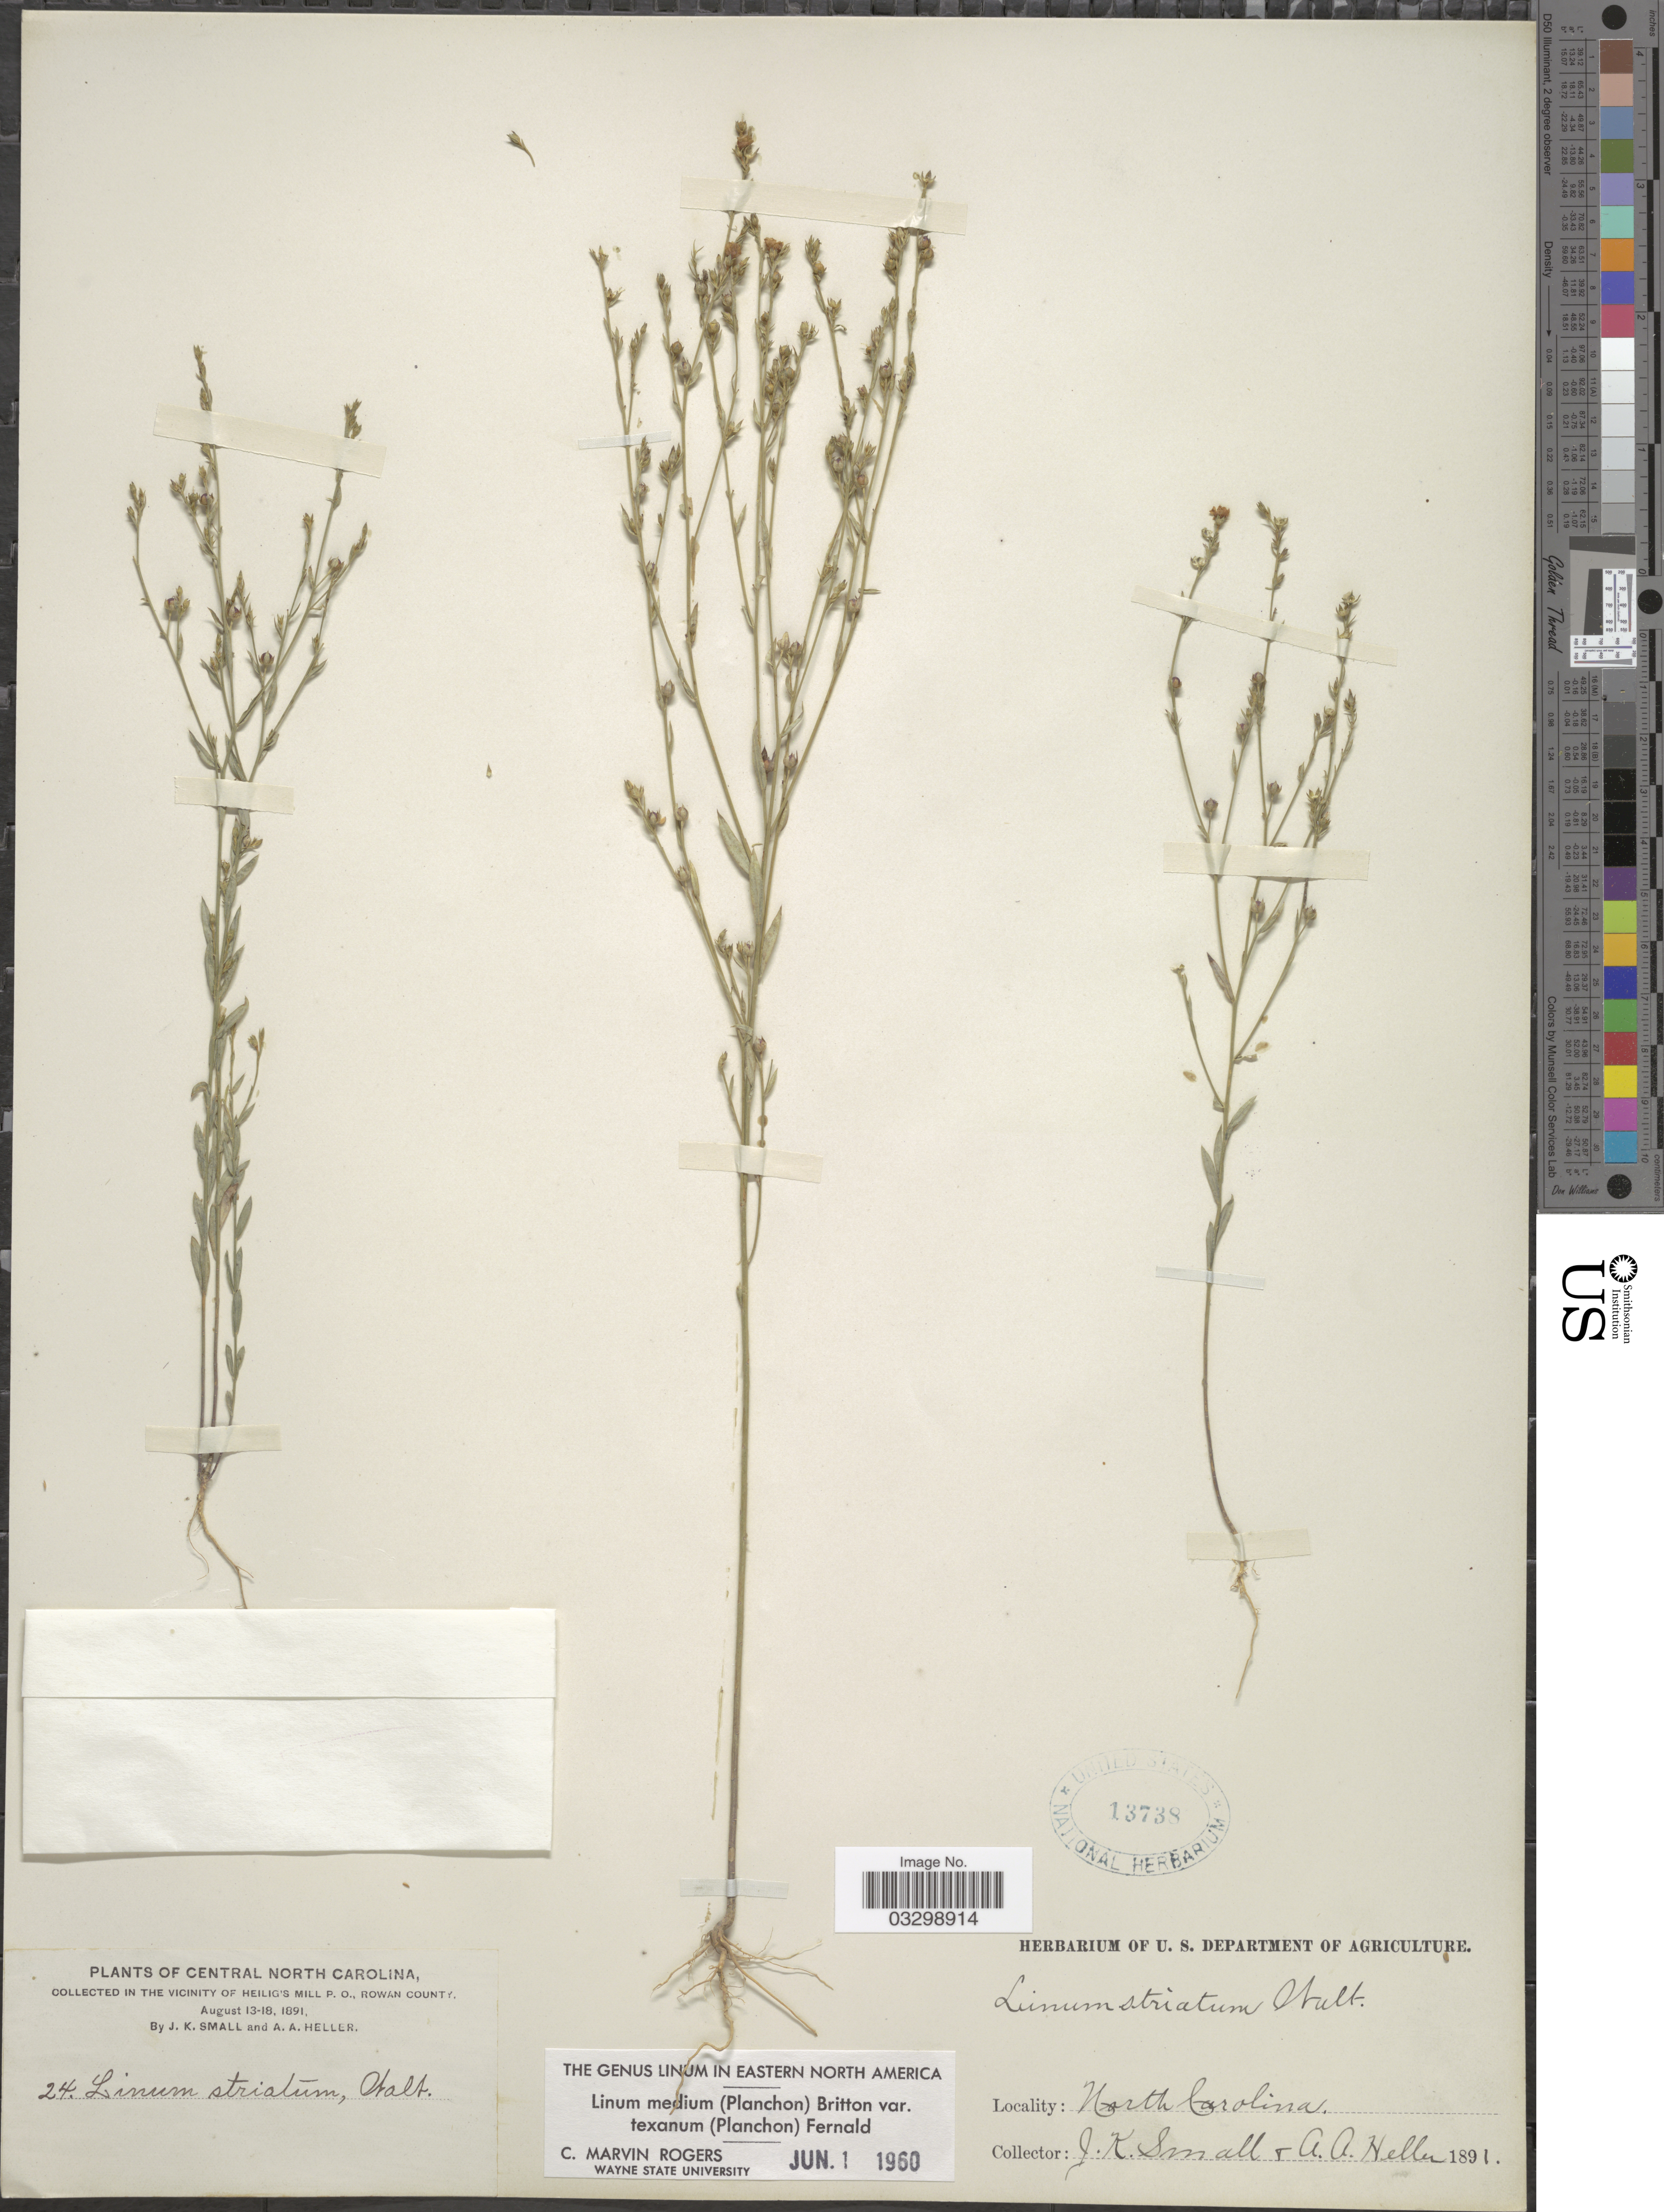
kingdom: Plantae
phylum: Tracheophyta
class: Magnoliopsida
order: Malpighiales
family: Linaceae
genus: Linum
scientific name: Linum medium var. texanum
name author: (Planch.) Fernald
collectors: J. K. Small & A. A. Heller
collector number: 24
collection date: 1891-08-13/1891-08-18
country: United States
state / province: North Carolina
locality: Central North Carolina, In the vicinity of Heilig's Mill P.O., Rowan County.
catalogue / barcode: US 13738